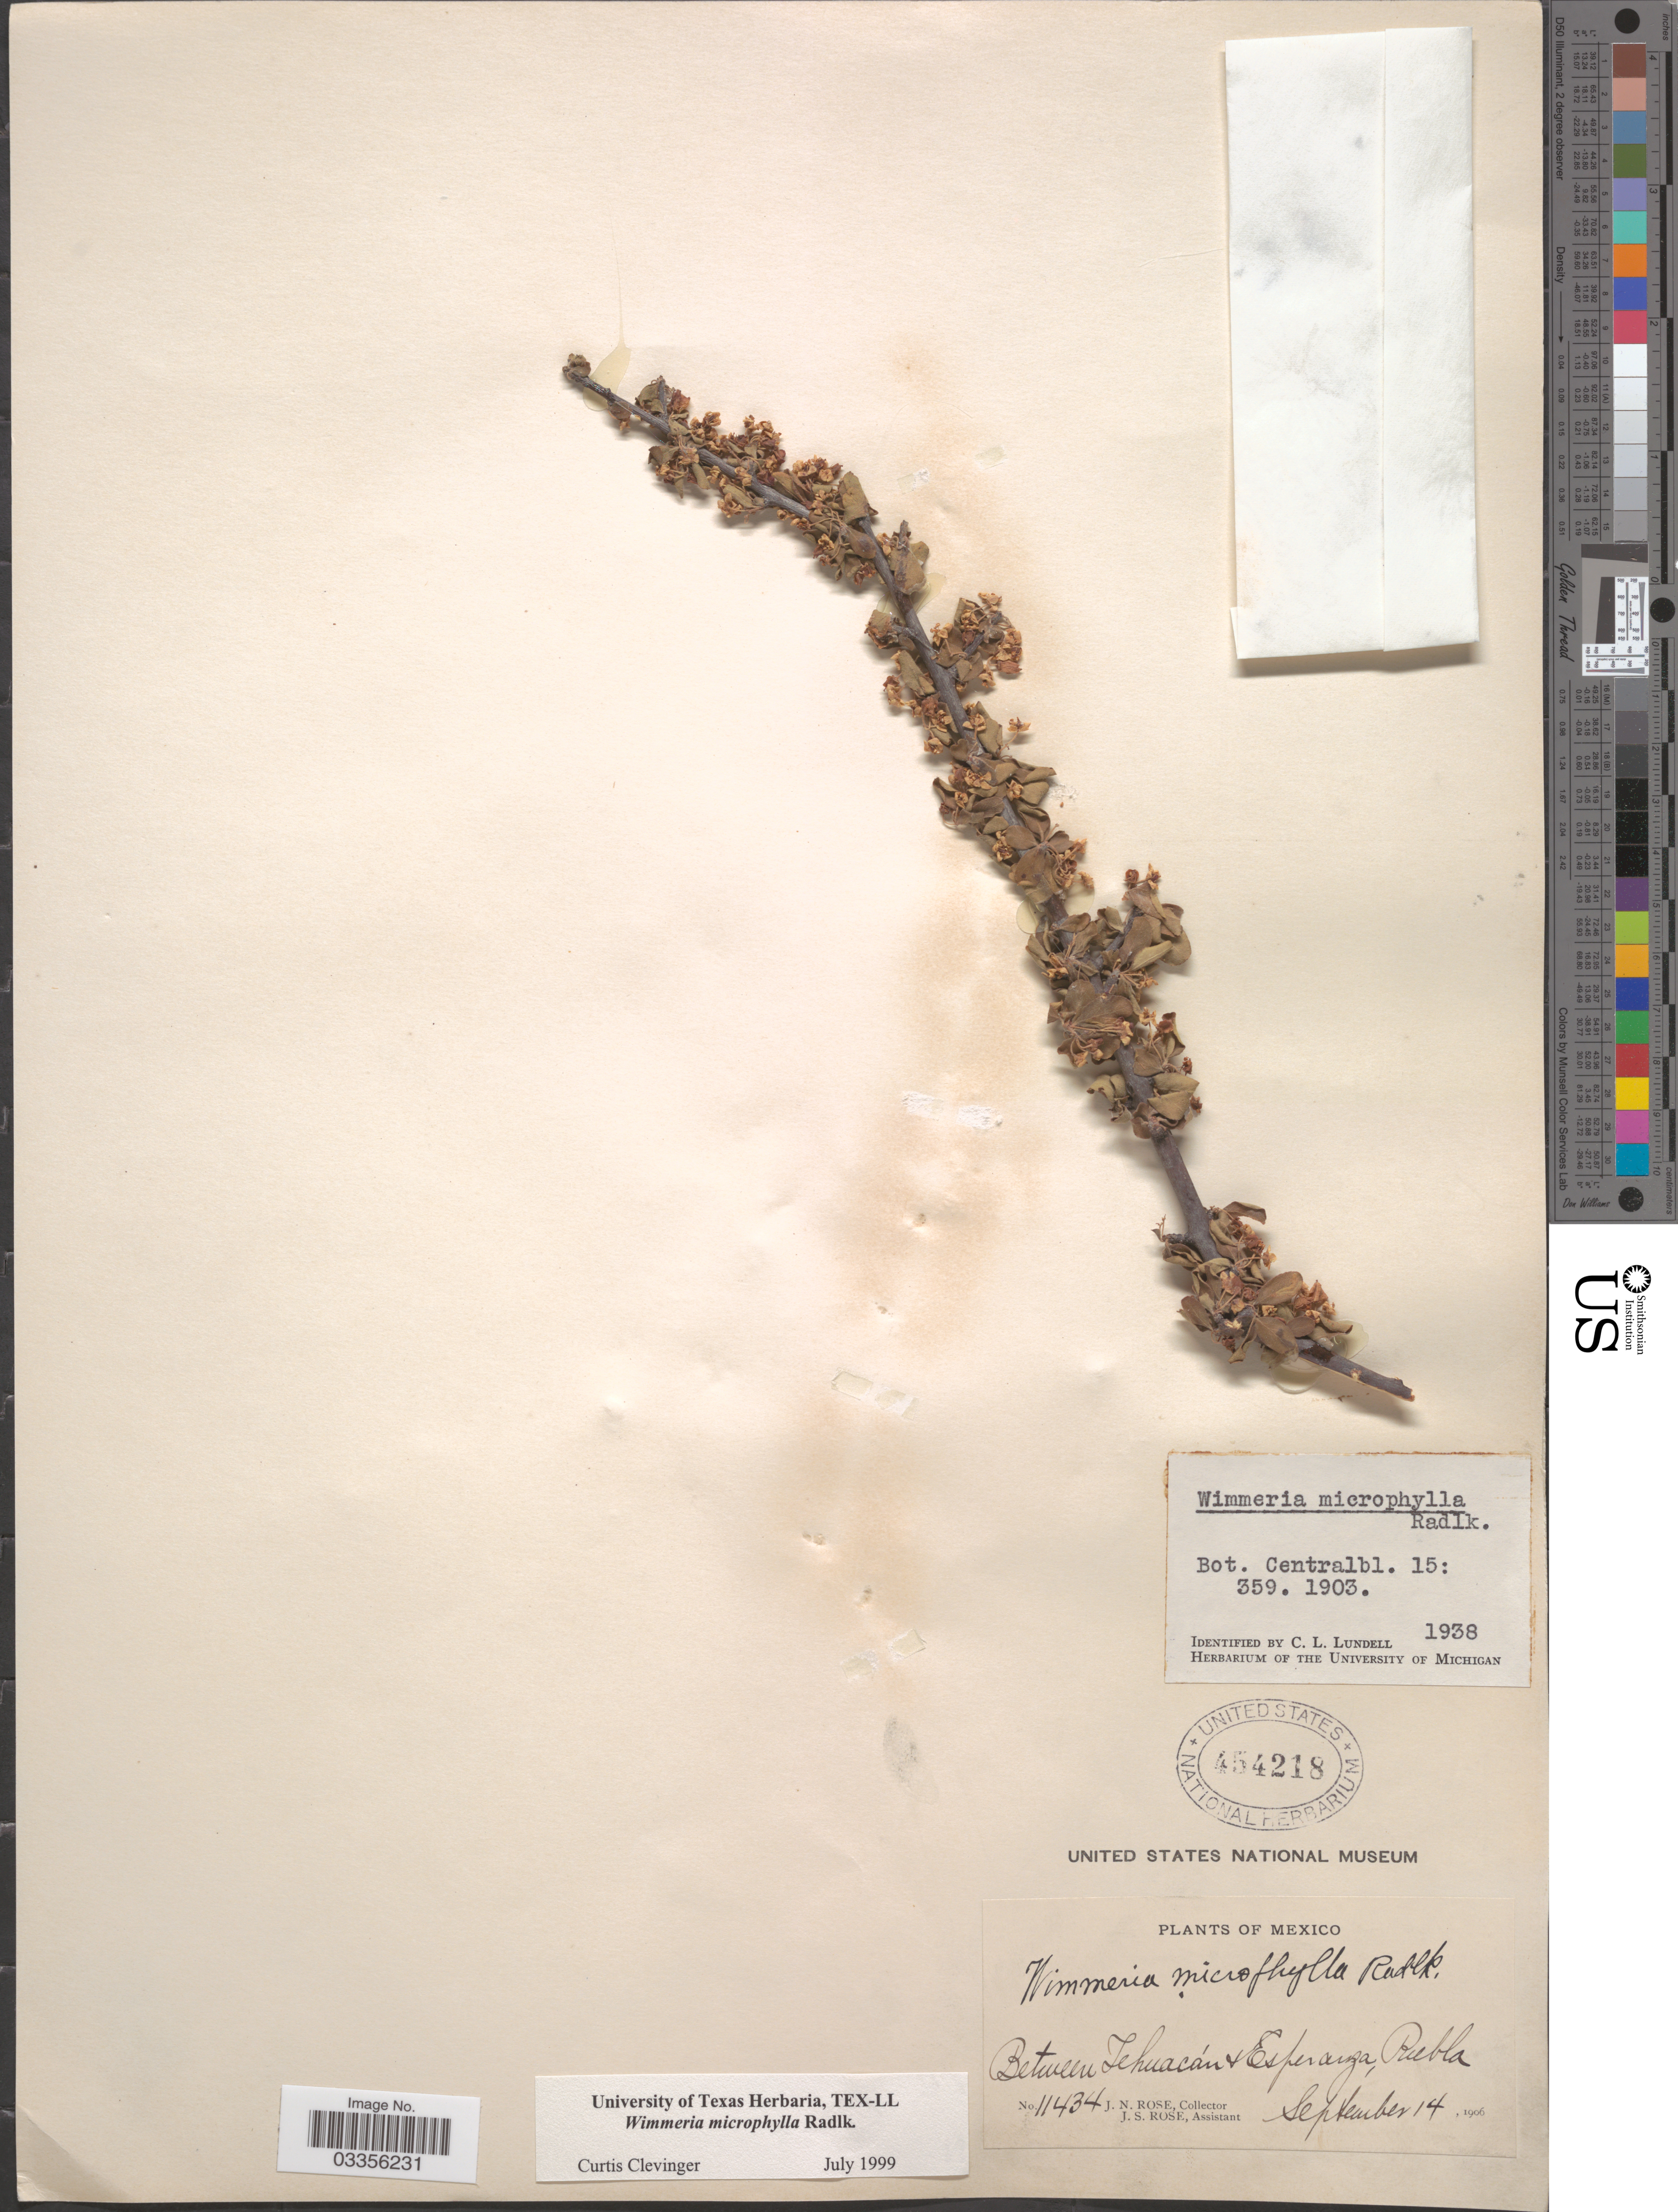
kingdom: Plantae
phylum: Tracheophyta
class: Magnoliopsida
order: Celastrales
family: Celastraceae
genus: Wimmeria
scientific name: Wimmeria microphylla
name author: Radlk.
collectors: J. N. Rose & J. S. Rose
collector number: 11434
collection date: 1906-09-14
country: Mexico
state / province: Puebla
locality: Between Tehuacán & Esperanza.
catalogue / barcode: US 454218